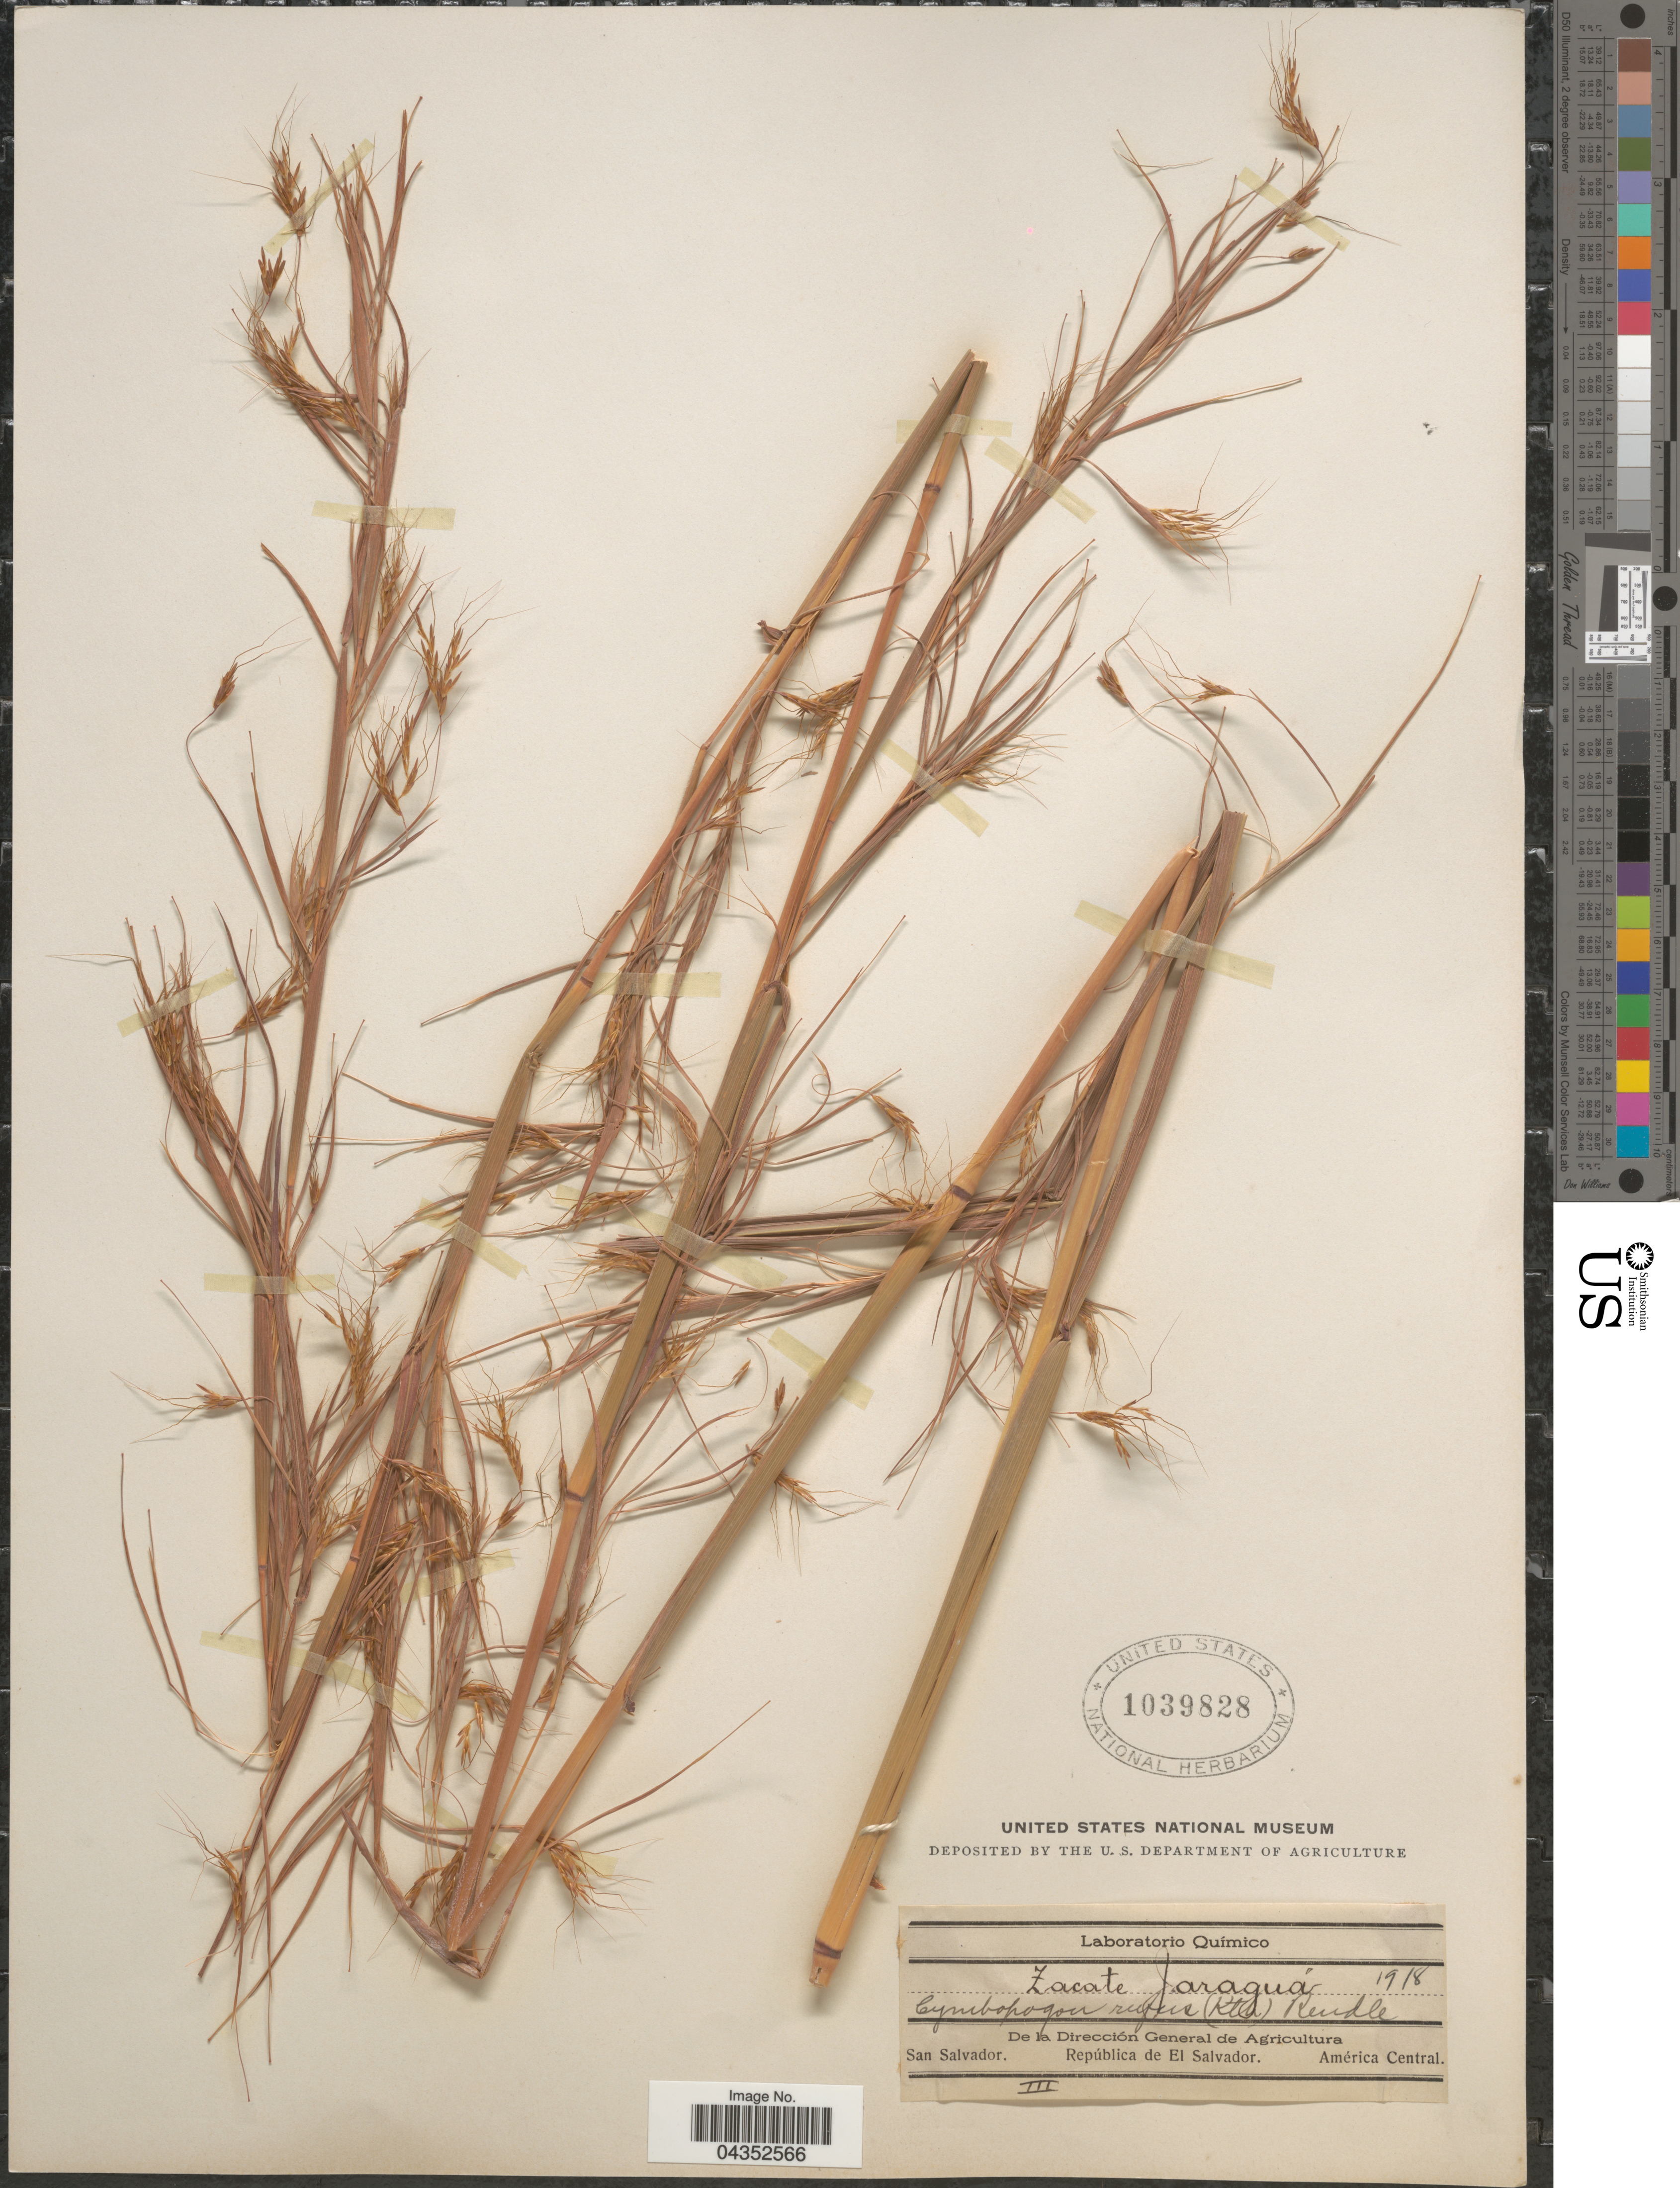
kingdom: Plantae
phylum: Tracheophyta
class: Liliopsida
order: Poales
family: Poaceae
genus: Hyparrhenia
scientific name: Hyparrhenia rufa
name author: (Nees) Stapf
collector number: III?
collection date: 1918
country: El Salvador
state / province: San Salvador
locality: Zacate Jaraguá. República de El Salvador.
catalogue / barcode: US 1039828